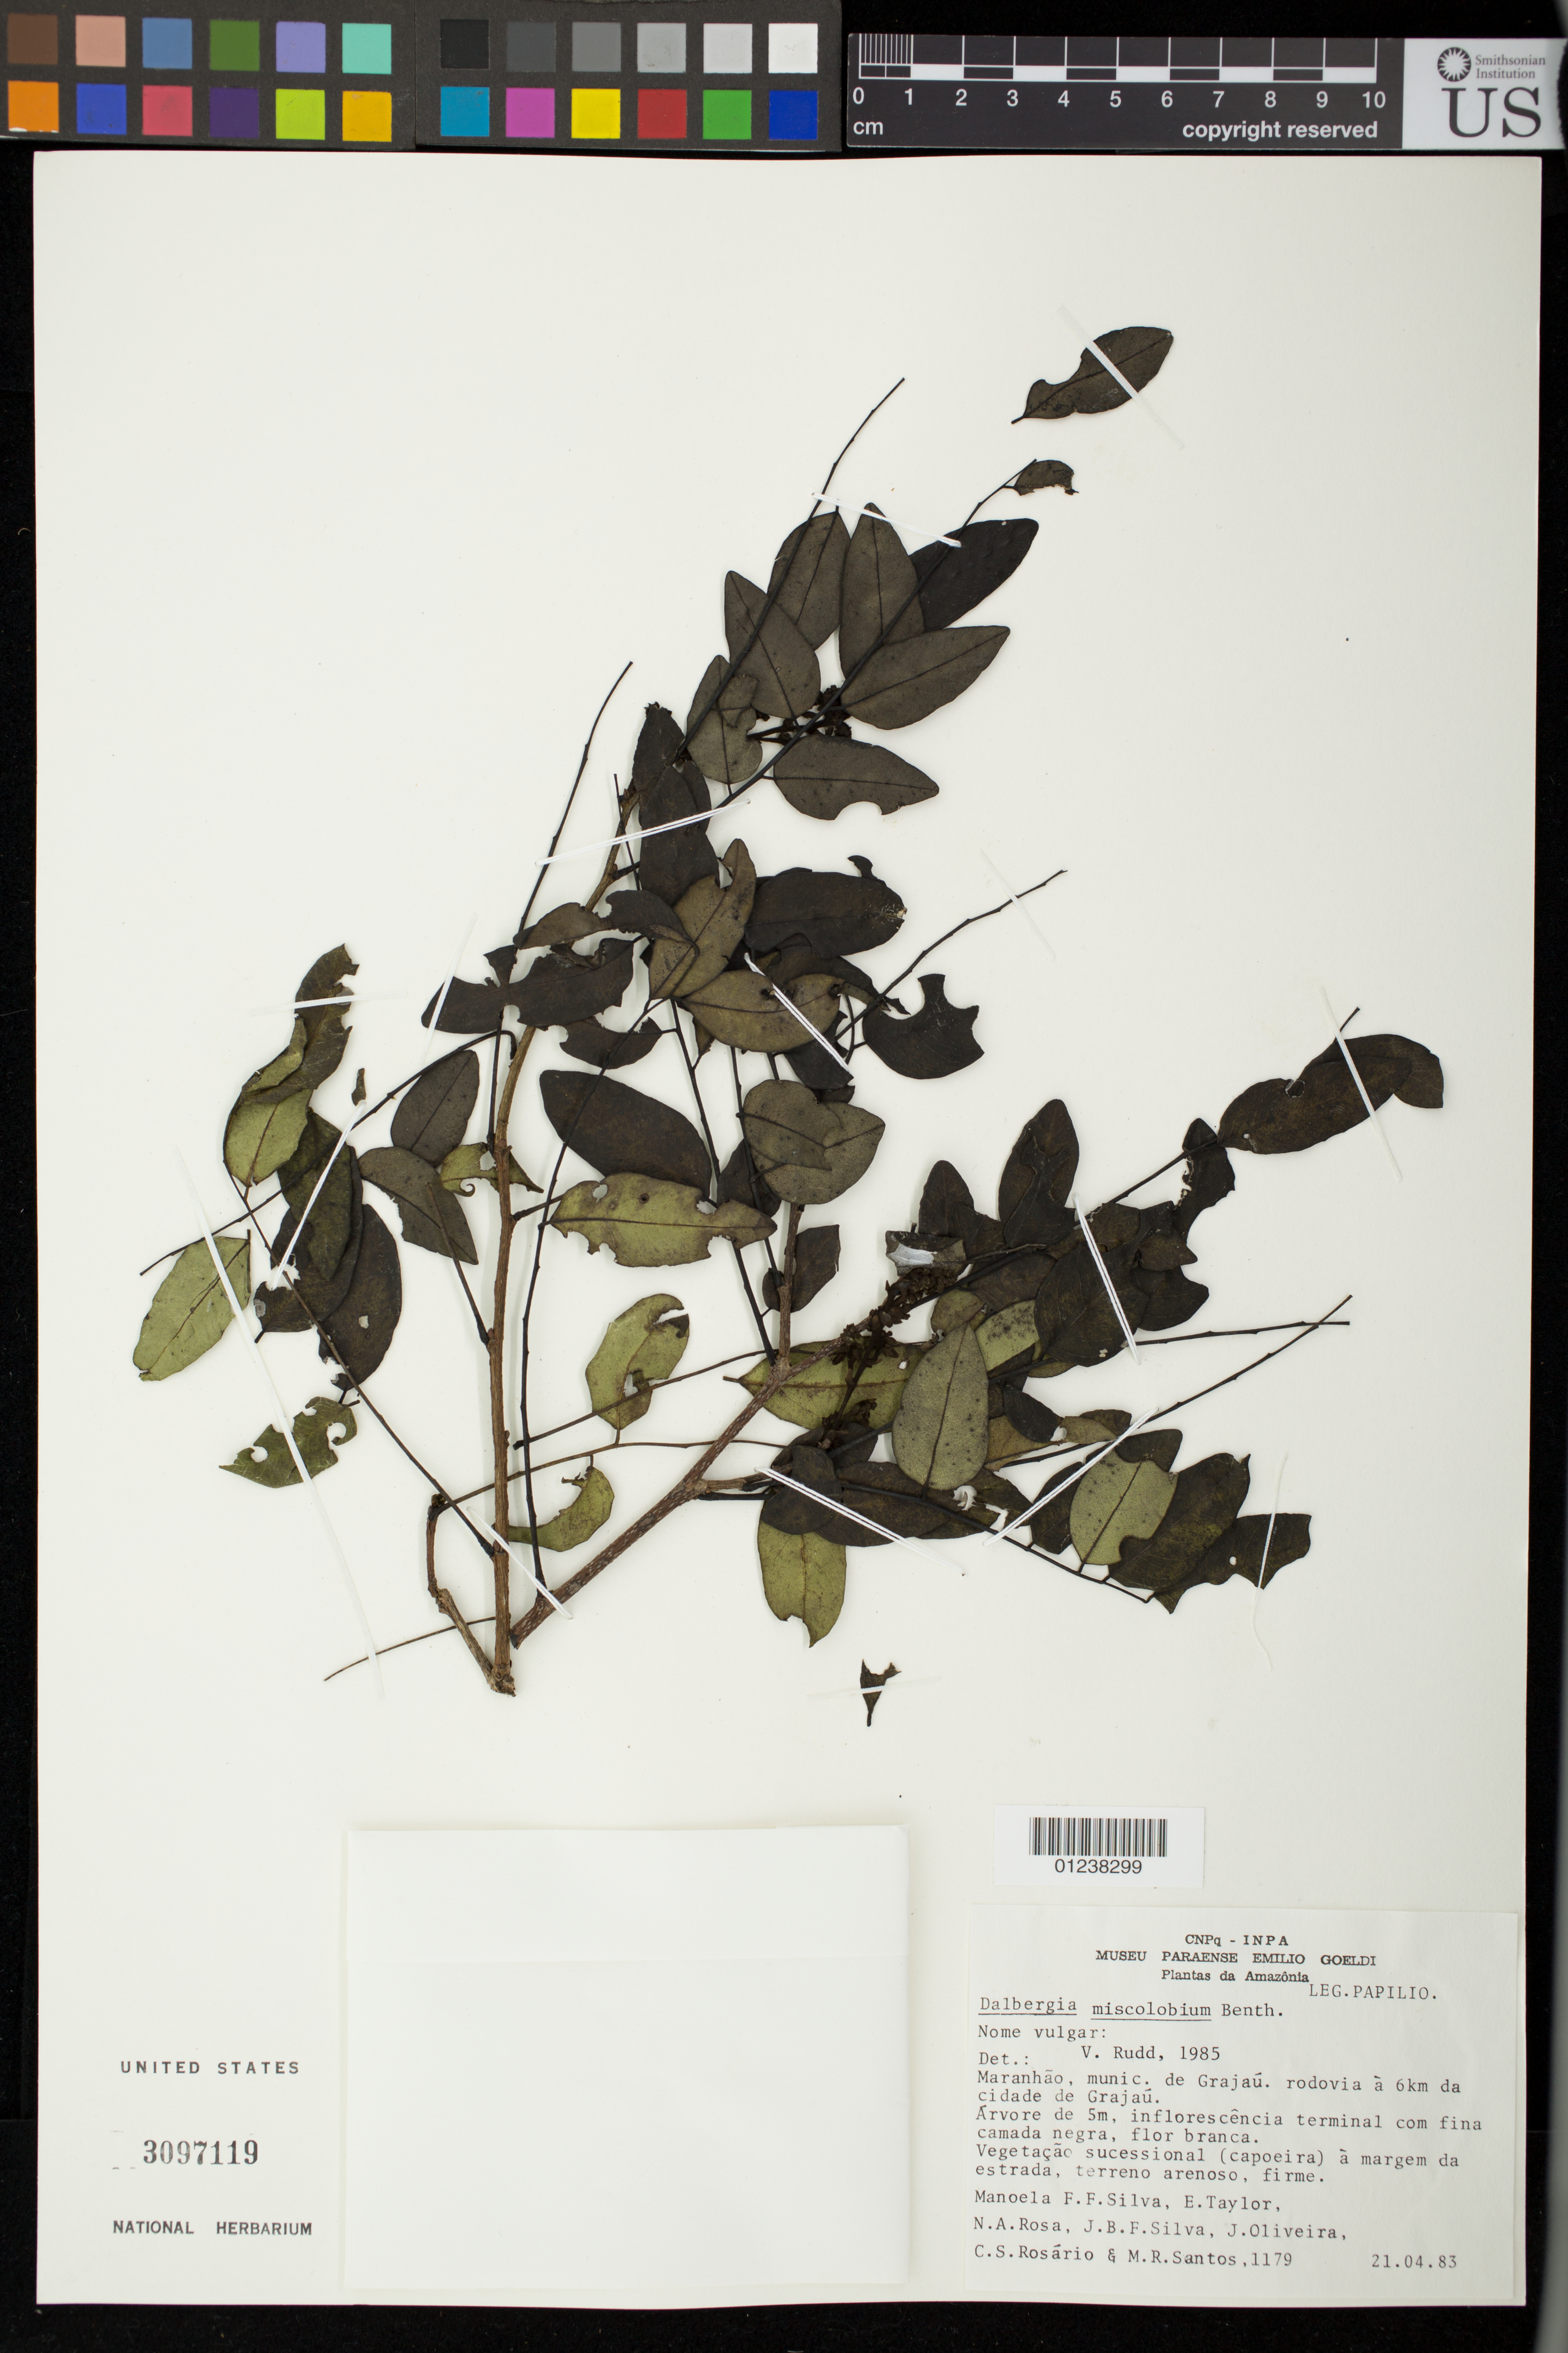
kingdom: Plantae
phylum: Tracheophyta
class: Magnoliopsida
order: Fabales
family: Fabaceae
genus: Dalbergia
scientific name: Dalbergia miscolobium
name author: Benth.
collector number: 1179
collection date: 1983-04-21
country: Brazil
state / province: Maranhao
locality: De Grajau. Rodovia a 6km da cidade de Grajaú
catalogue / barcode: US 3097119